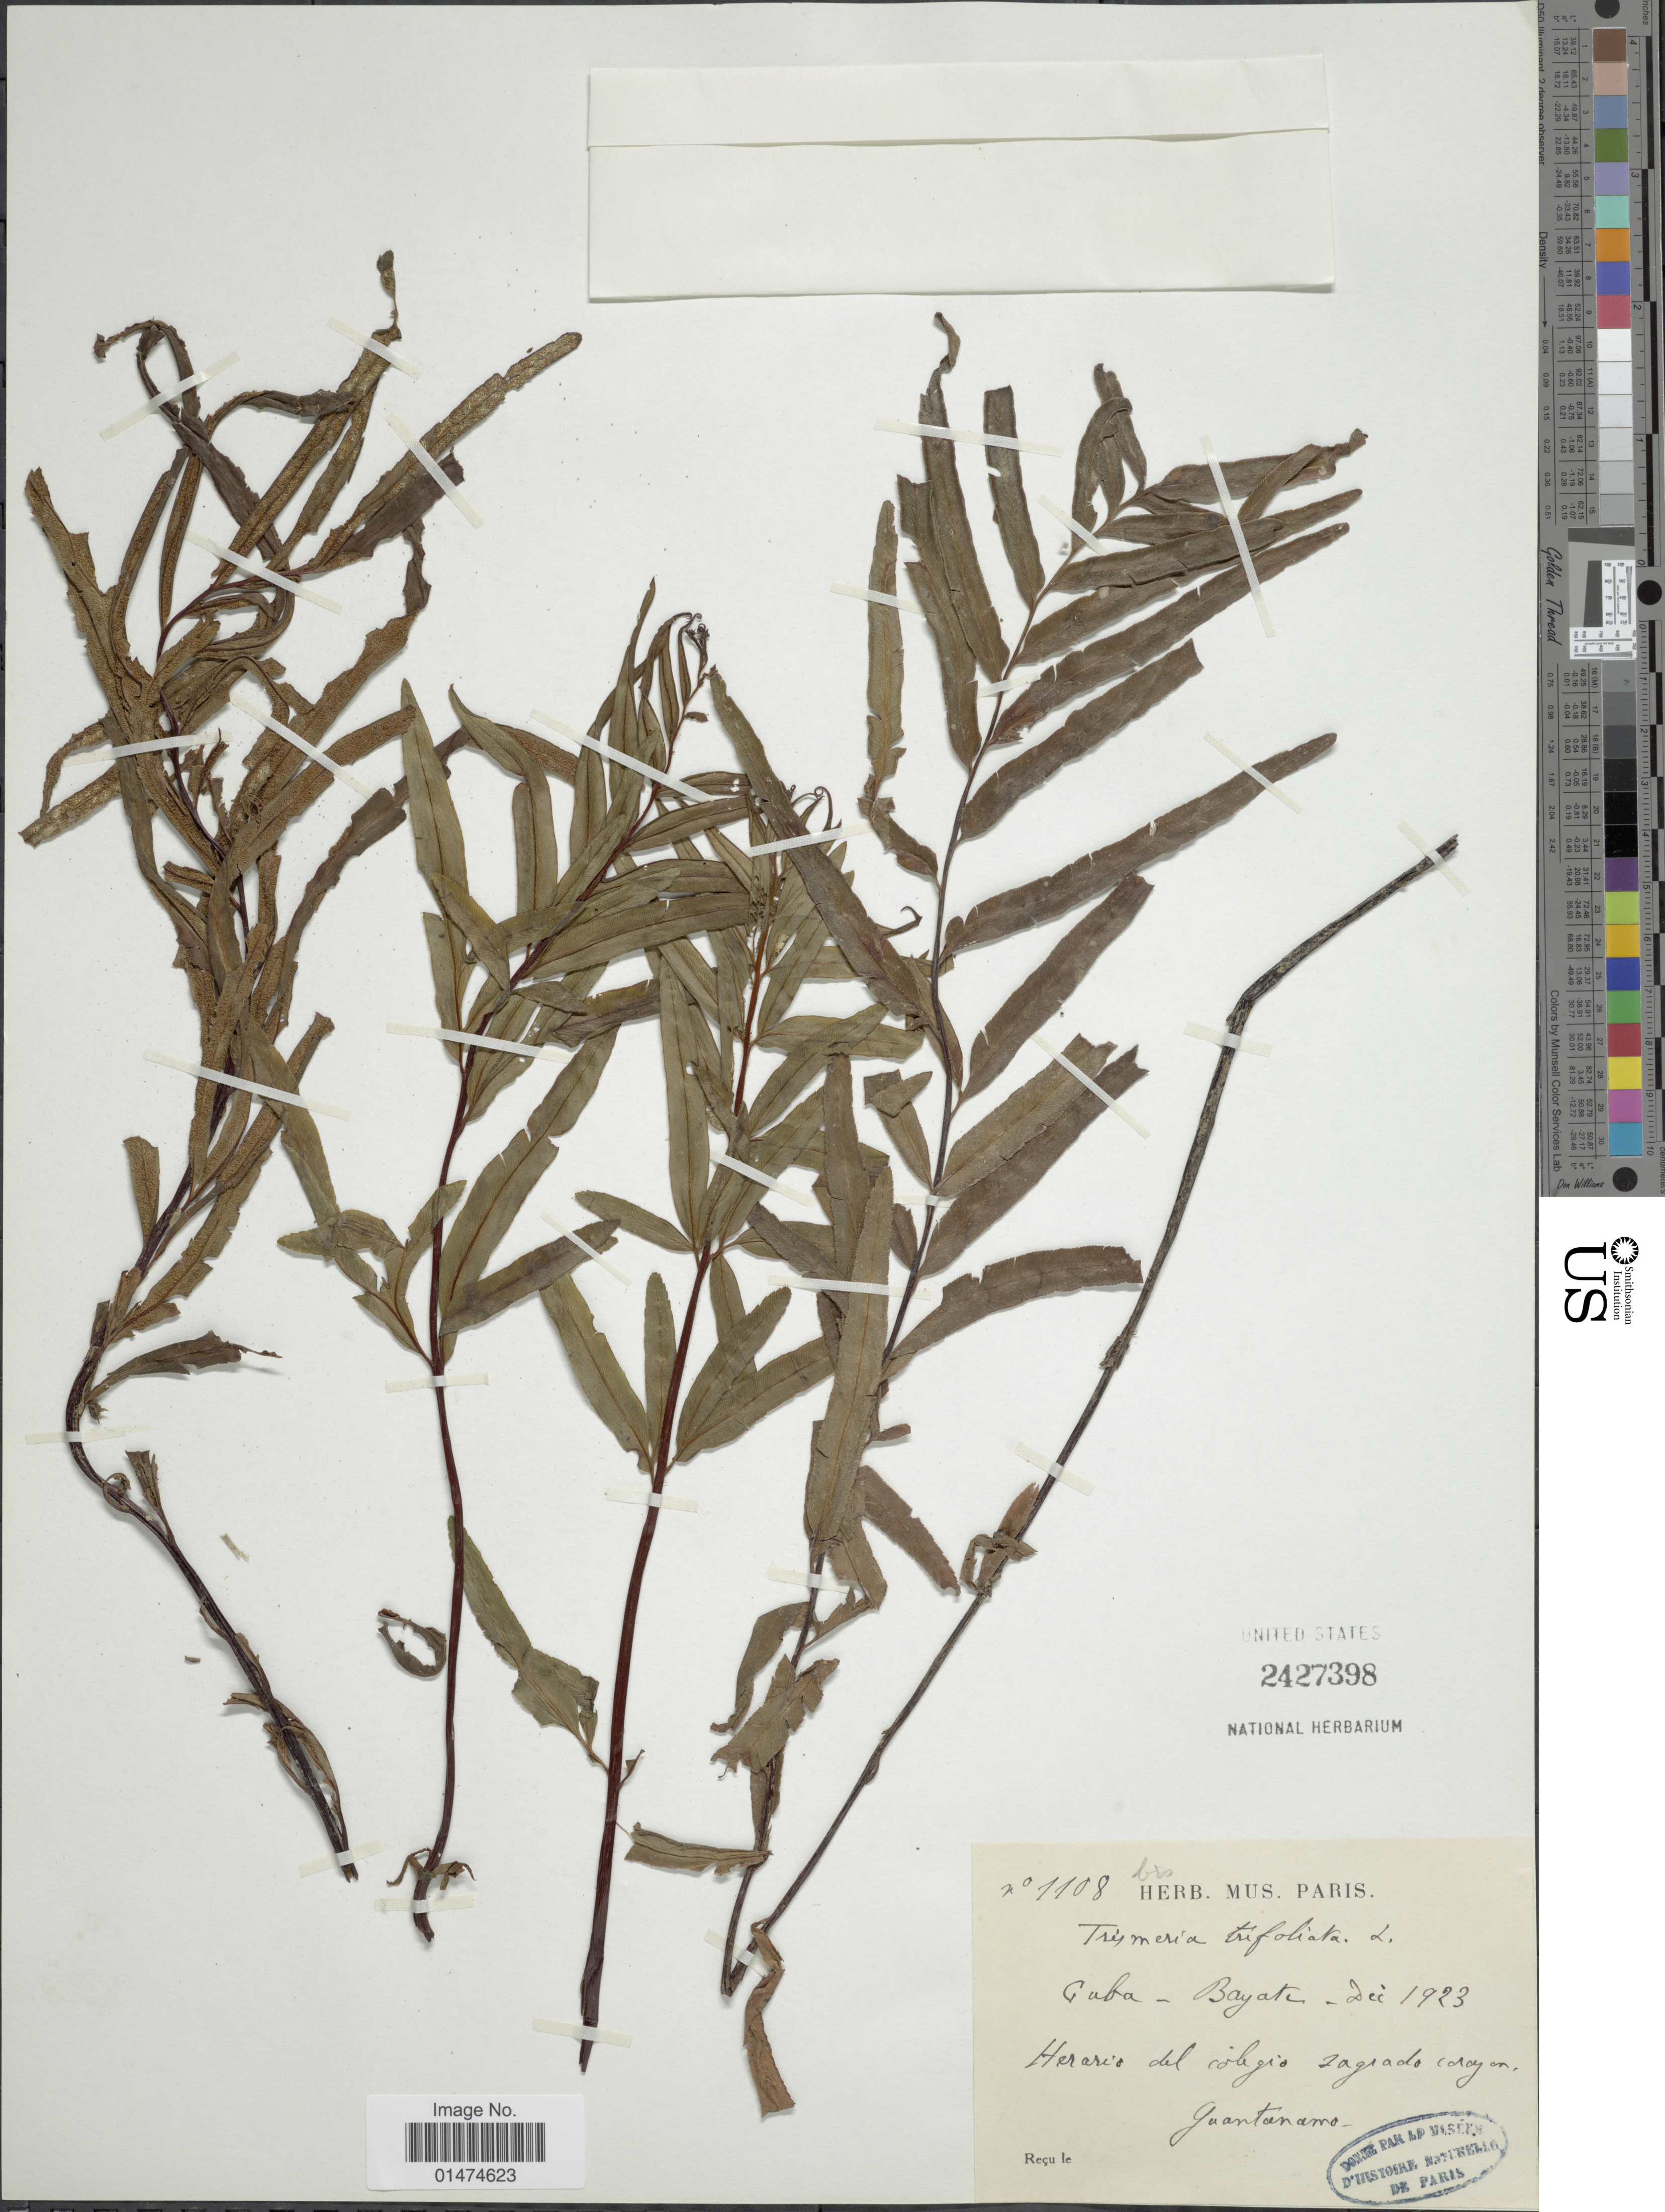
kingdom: Plantae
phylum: Tracheophyta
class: Polypodiopsida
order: Polypodiales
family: Pteridaceae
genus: Pityrogramma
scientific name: Pityrogramma trifoliata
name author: (L.) R.M. Tryon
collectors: Herb. Mus. Paris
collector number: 1108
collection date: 1923-12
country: Cuba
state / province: Guantánamo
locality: Cuba, Bayate.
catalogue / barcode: US 2427398